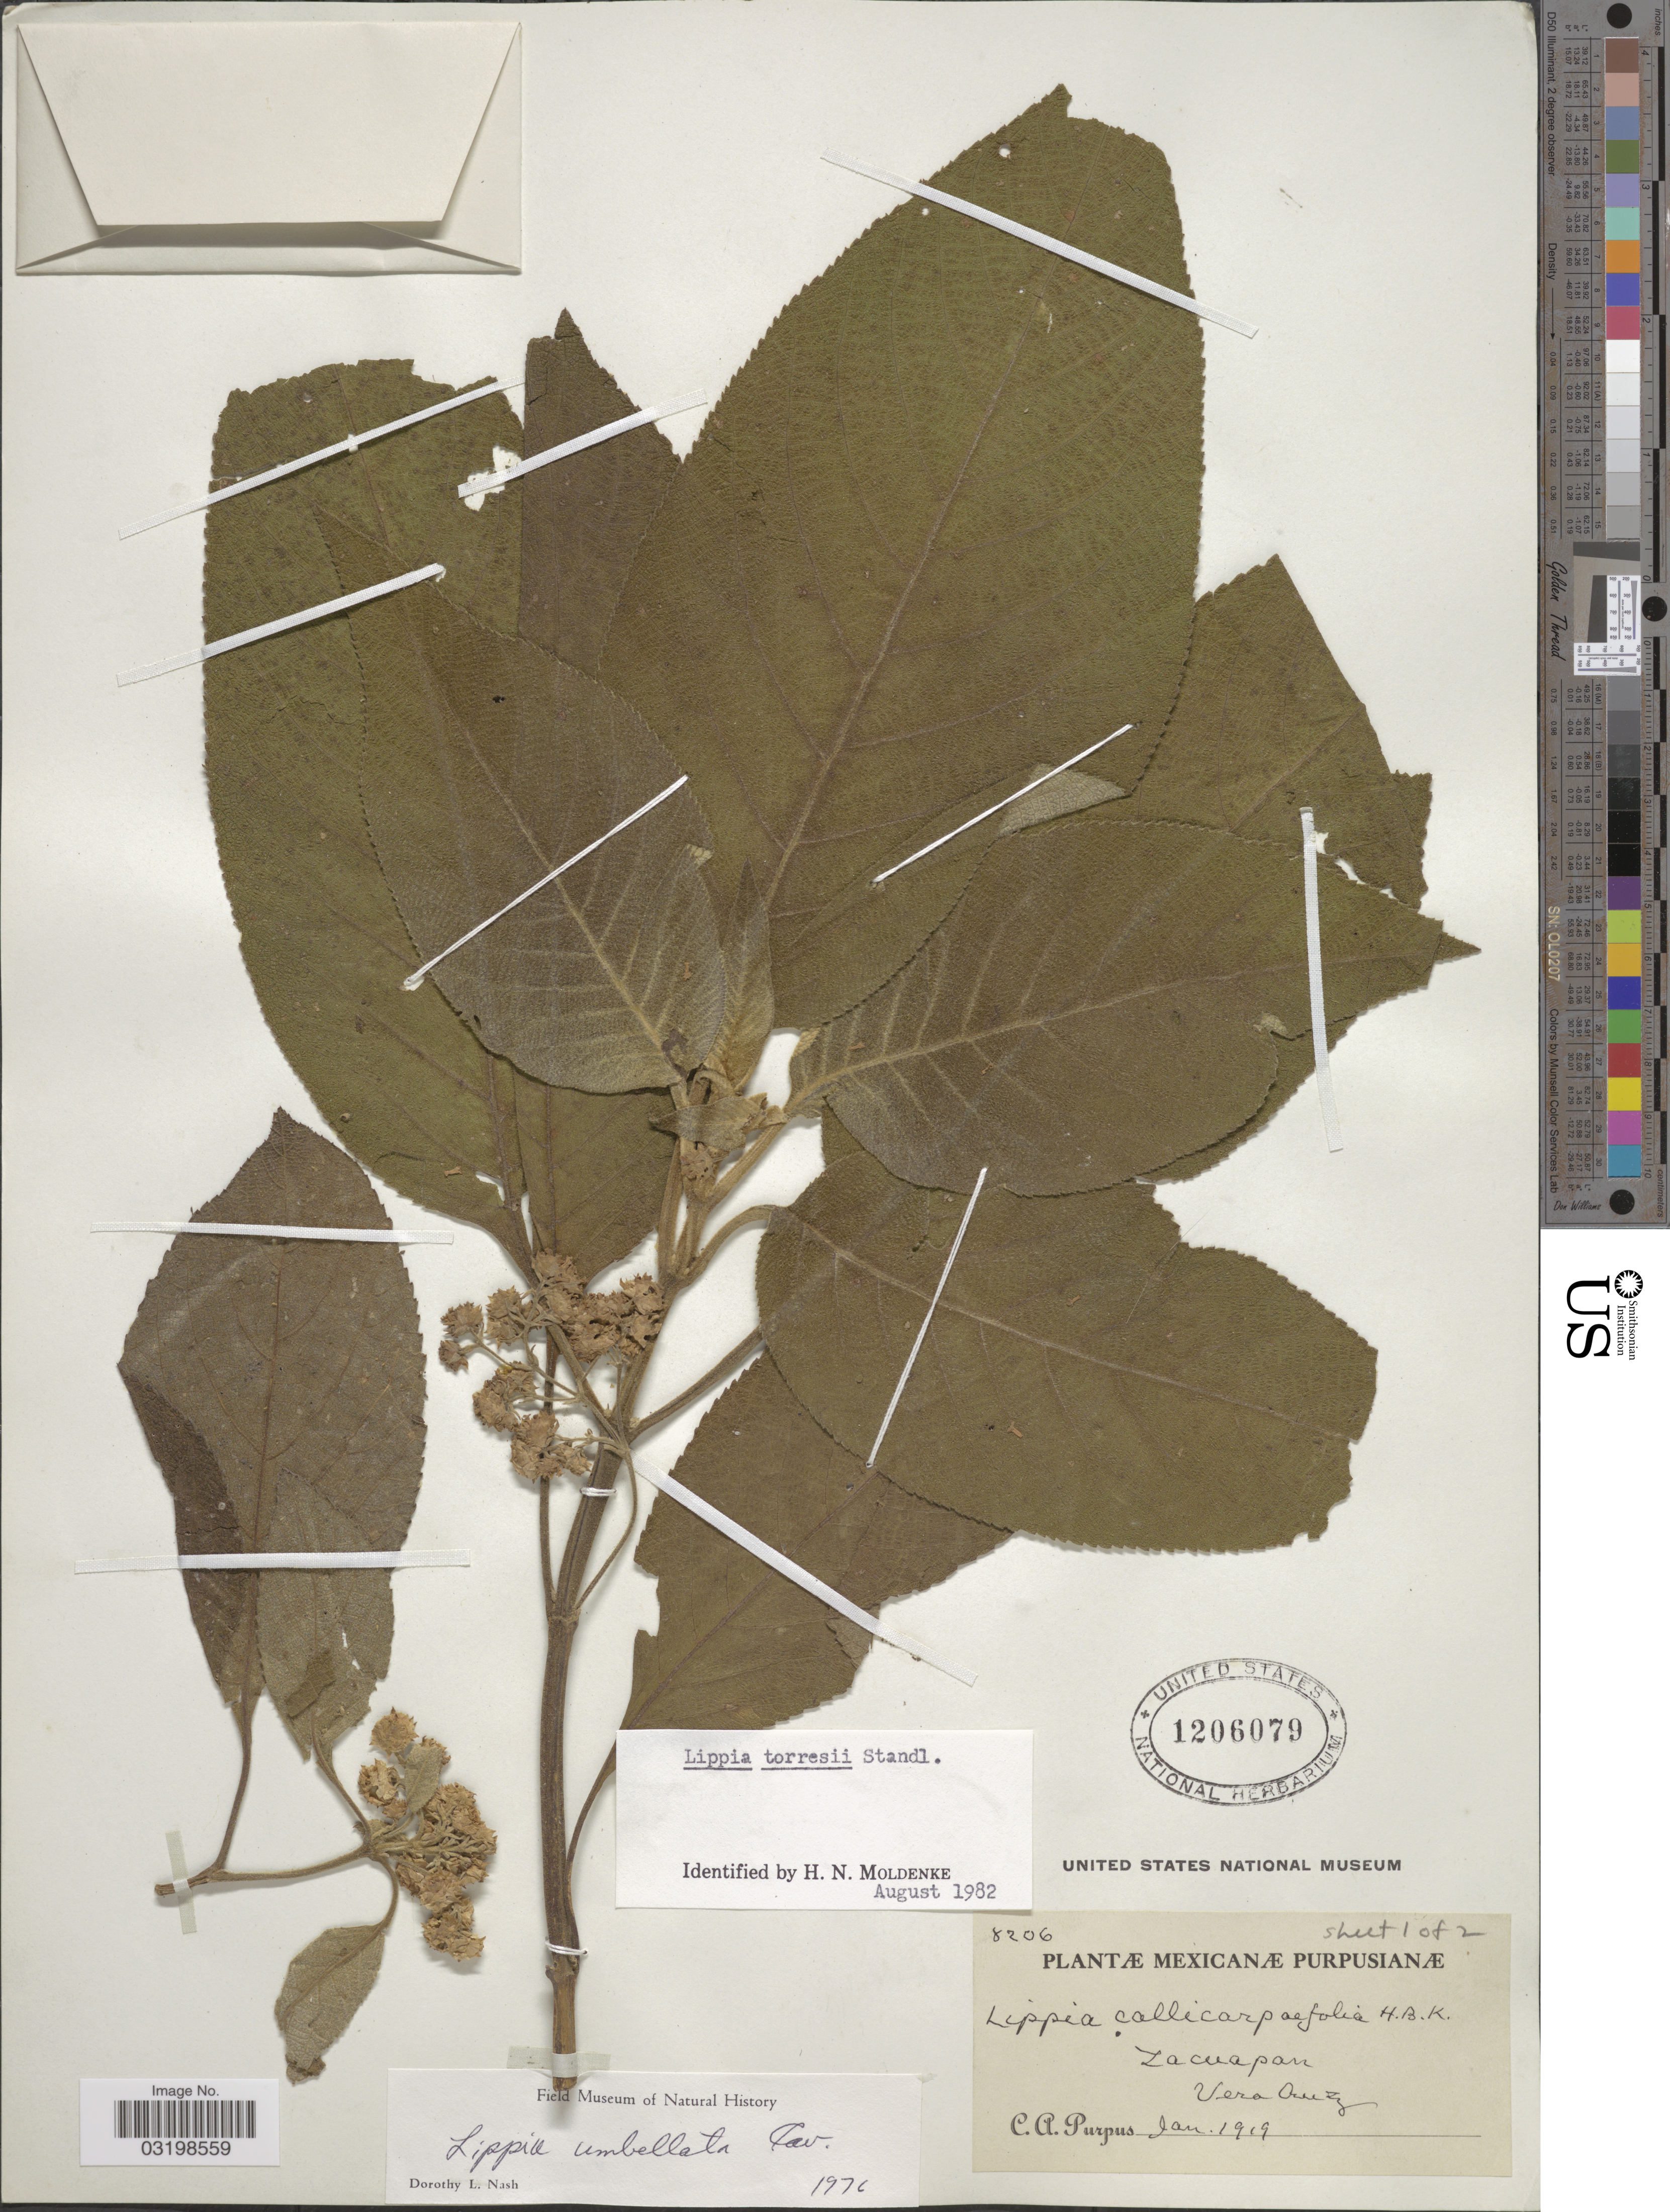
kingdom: Plantae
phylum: Tracheophyta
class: Magnoliopsida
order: Lamiales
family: Verbenaceae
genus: Lippia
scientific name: Lippia umbellata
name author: Cav.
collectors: C. A. Purpus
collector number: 8206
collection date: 1919-01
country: Mexico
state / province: Veracruz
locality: Zacuapan, Veracruz.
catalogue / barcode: US 1206079